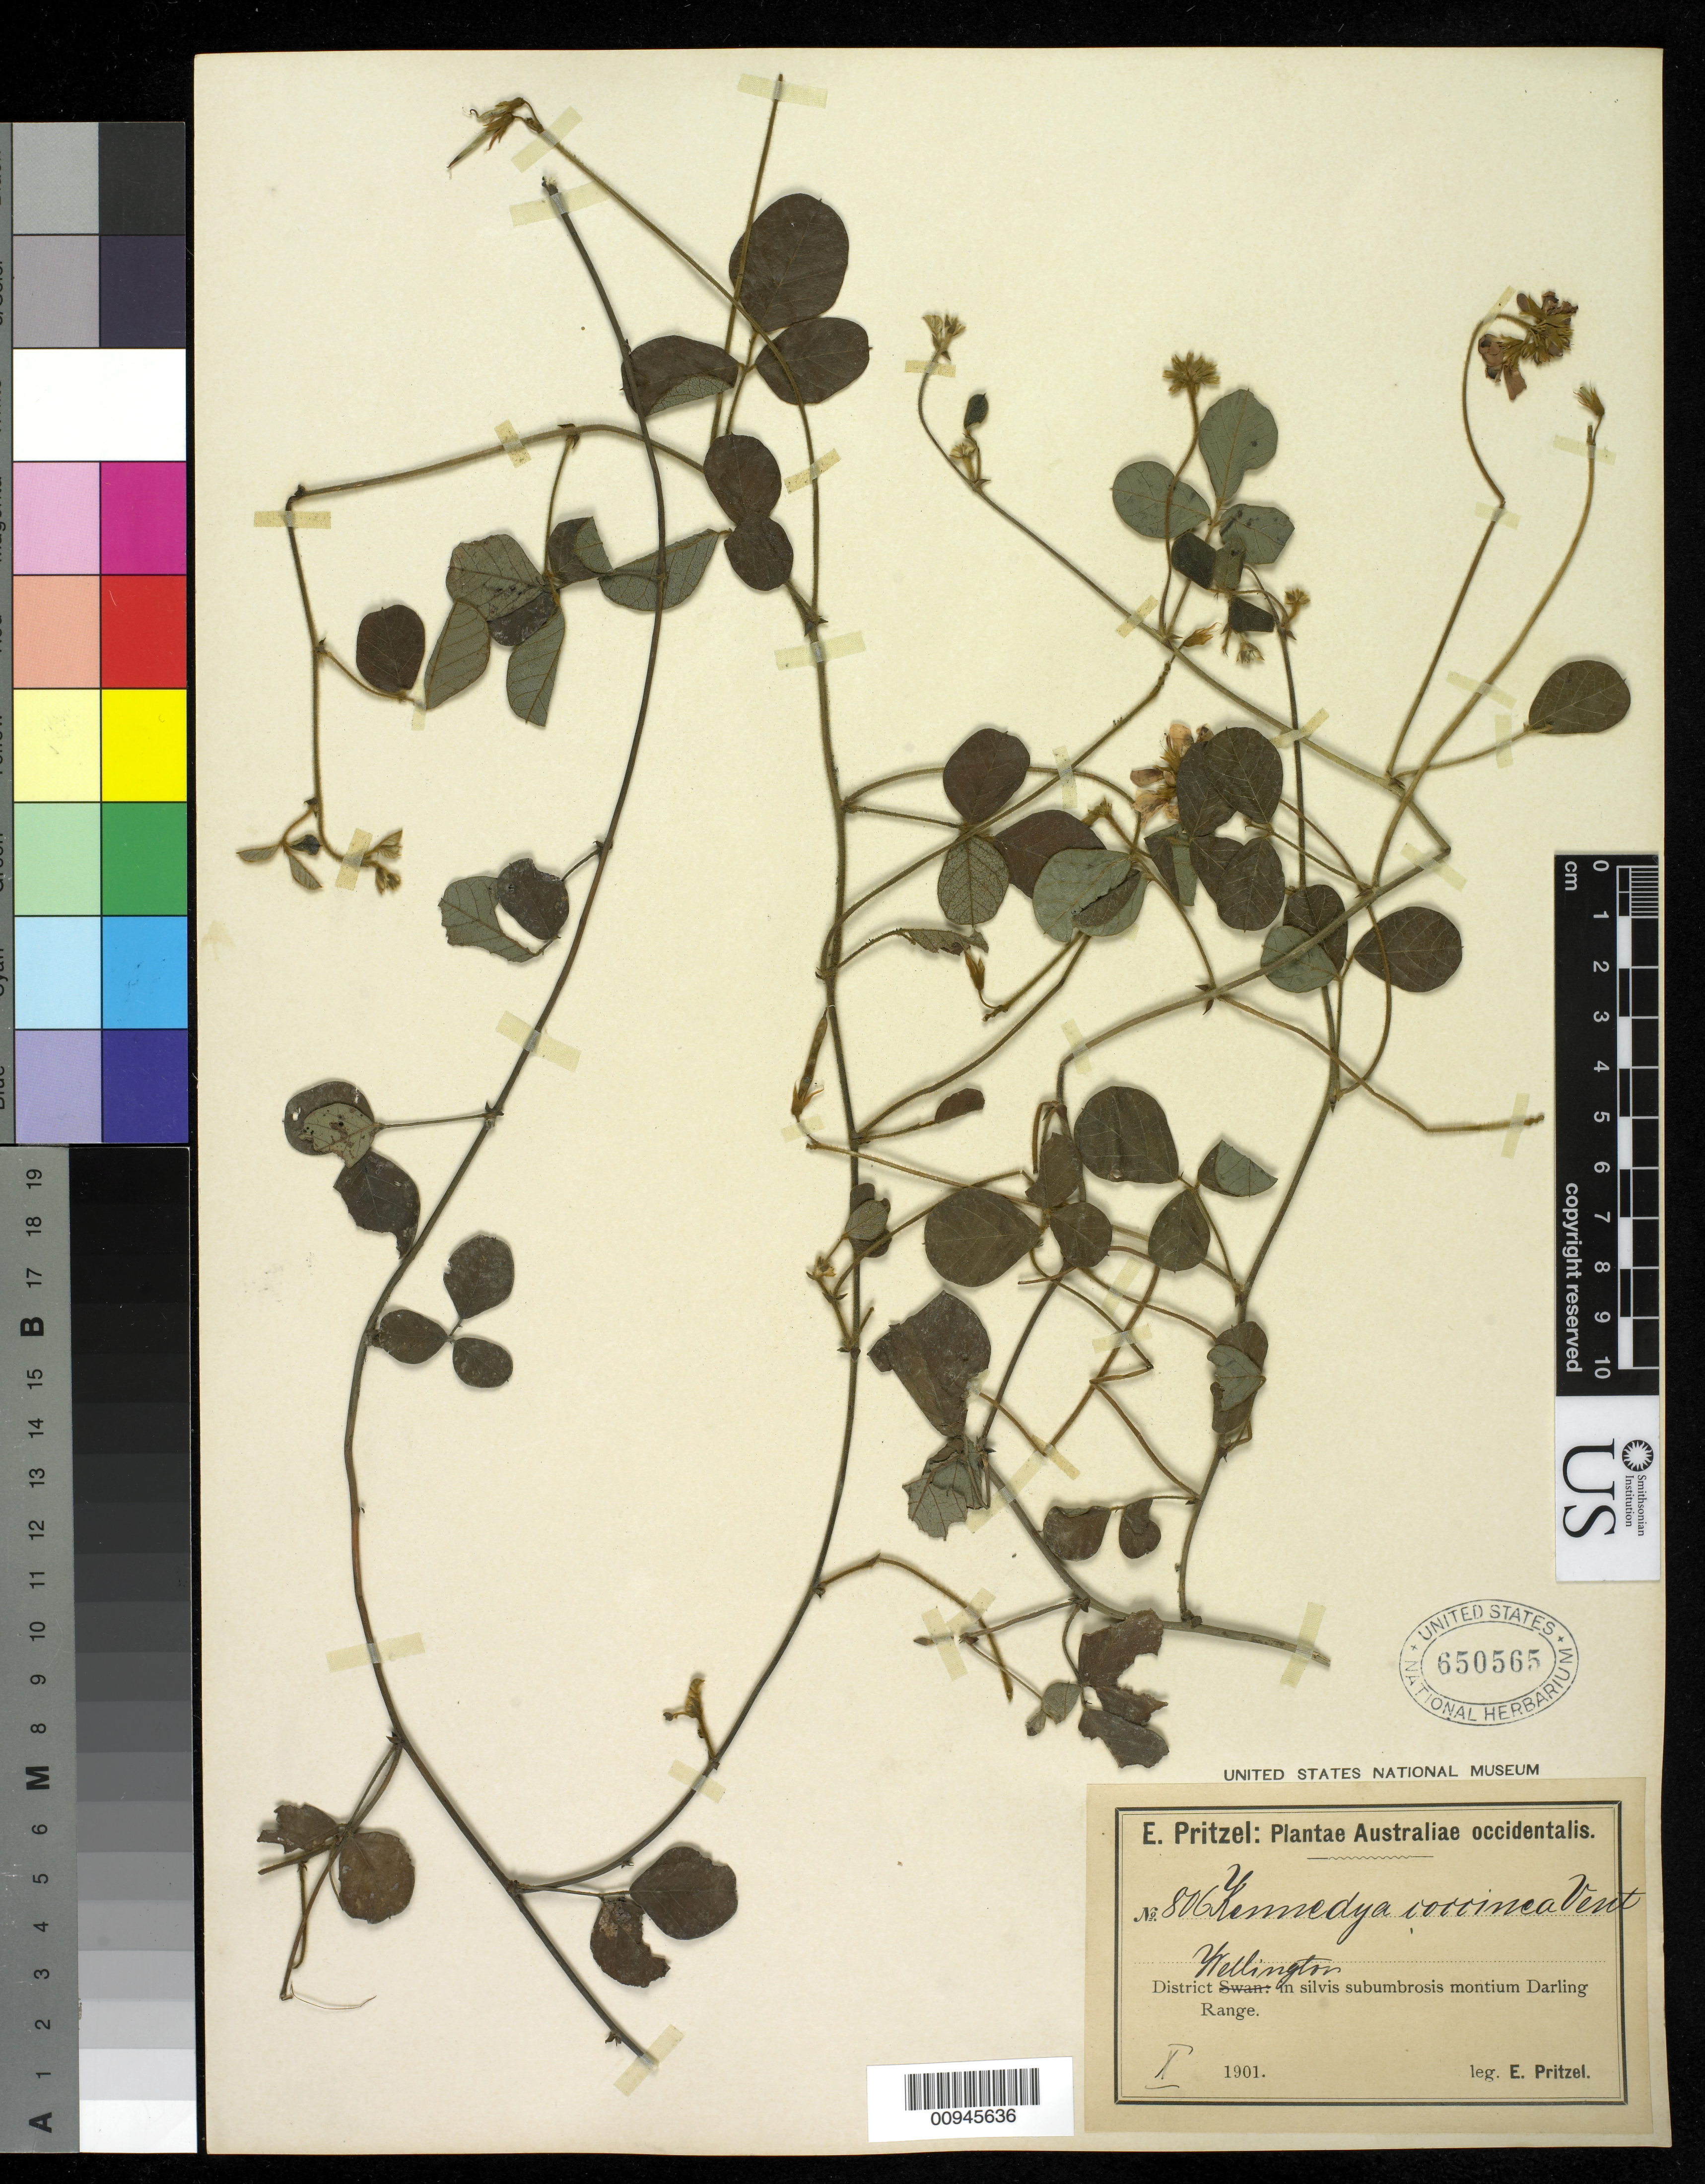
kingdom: Plantae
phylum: Tracheophyta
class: Magnoliopsida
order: Fabales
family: Fabaceae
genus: Kennedia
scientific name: Kennedia coccinea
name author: (Curtis) Vent.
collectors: E. G. Pritzel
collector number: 806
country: Australia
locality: Wellington, Darling Mountain Range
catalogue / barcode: US 650565